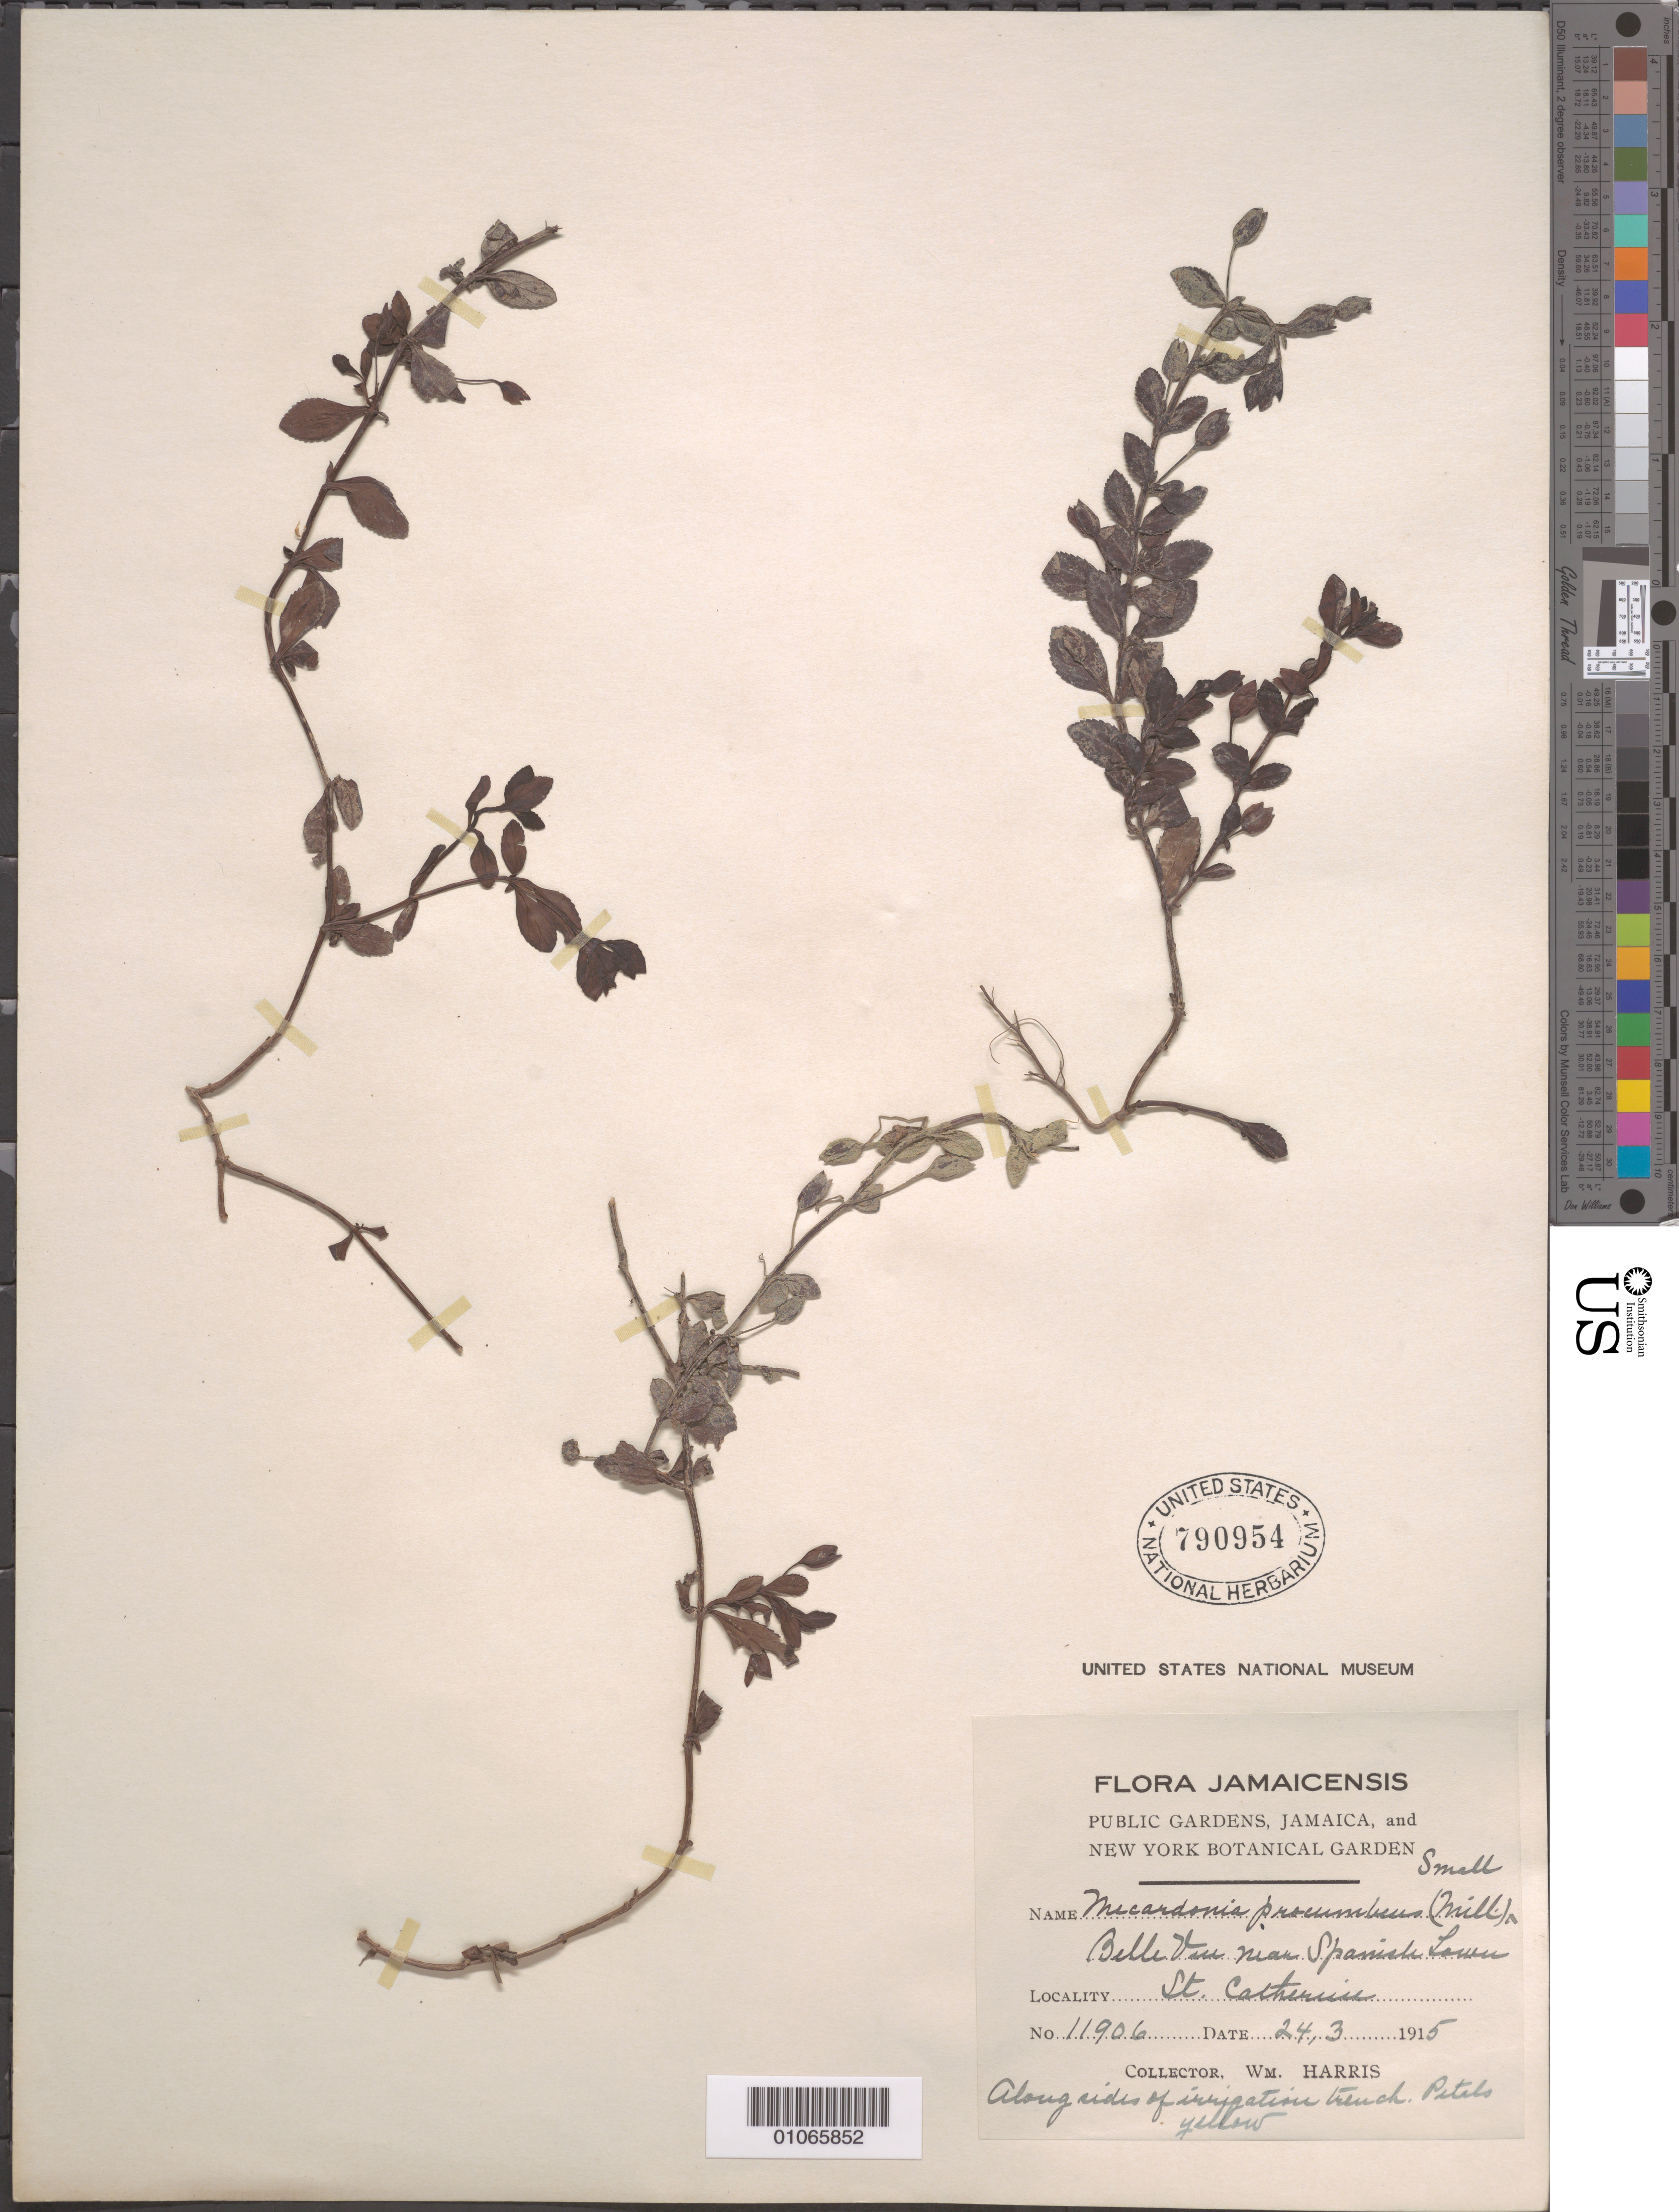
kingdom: Plantae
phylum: Tracheophyta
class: Magnoliopsida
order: Lamiales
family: Plantaginaceae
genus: Mecardonia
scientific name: Mecardonia procumbens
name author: (Mill.) Small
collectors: W. Harris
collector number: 11906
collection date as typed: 24 Mar 1915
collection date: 1915-03-24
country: Jamaica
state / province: Saint Catherine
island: Jamaica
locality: Bellevue near Spanish Lawn. Along sides of irrigation trench.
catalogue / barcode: US 790954